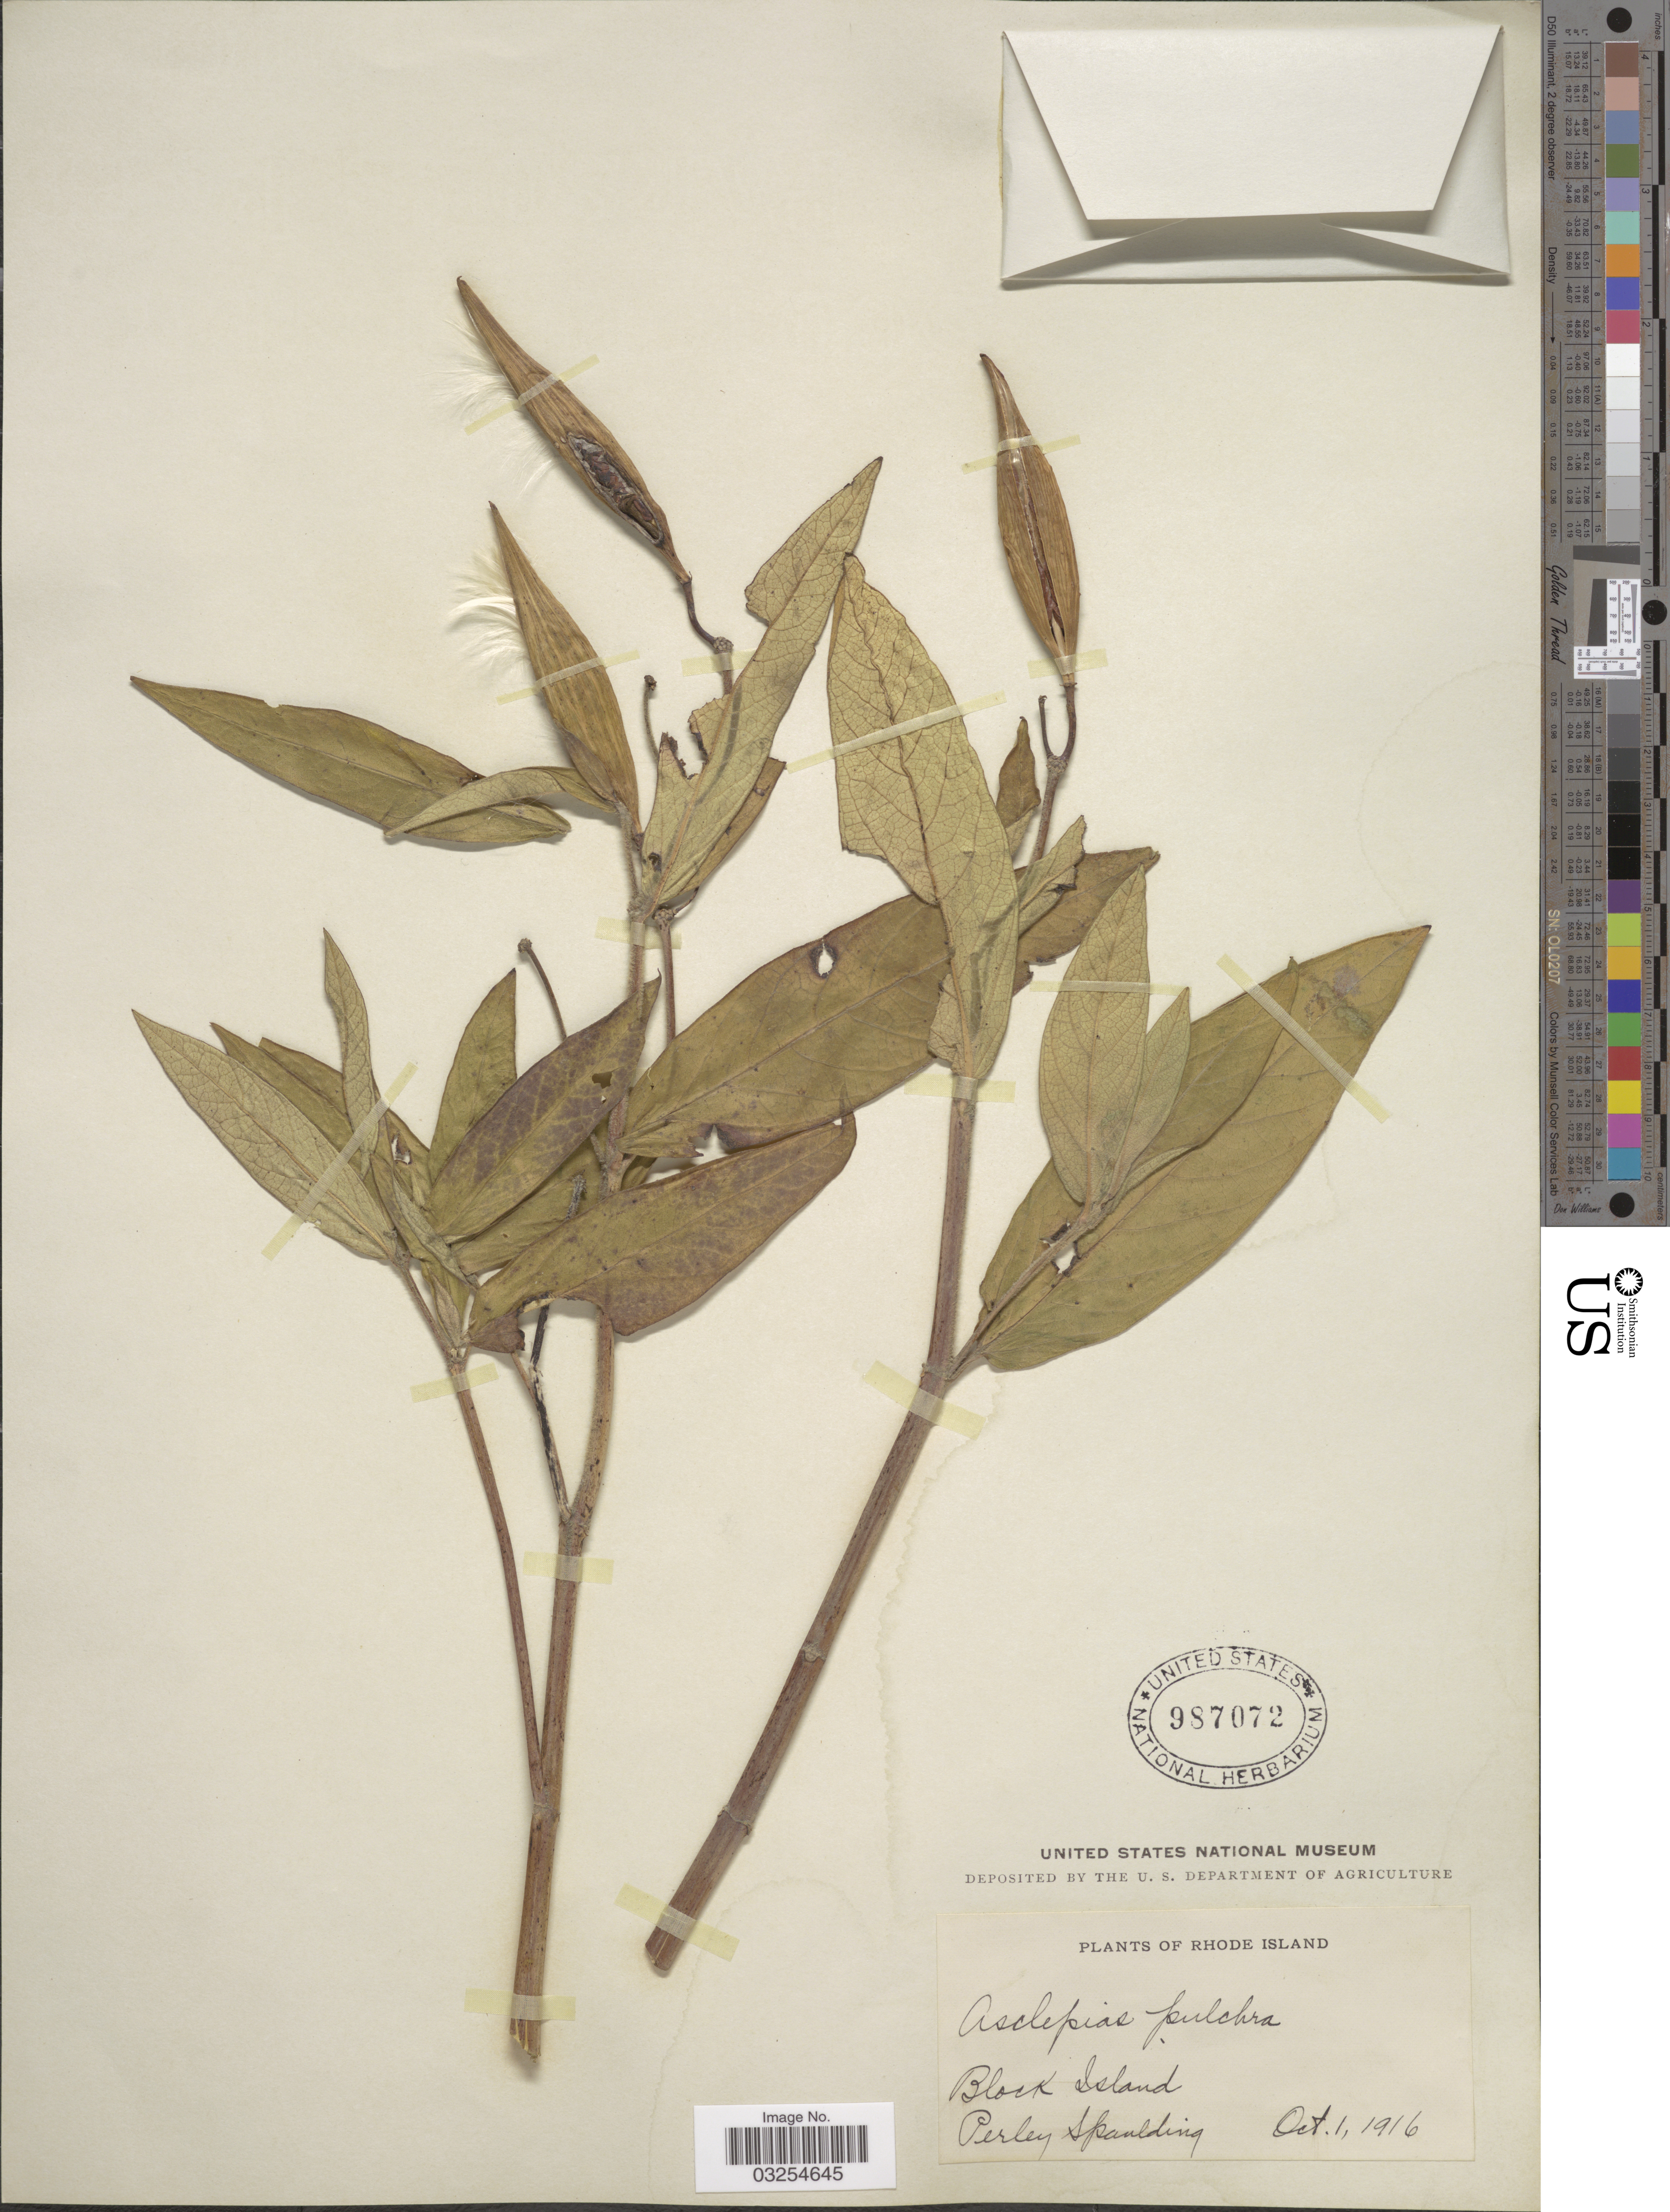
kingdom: Plantae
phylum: Tracheophyta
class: Magnoliopsida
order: Gentianales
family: Apocynaceae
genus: Asclepias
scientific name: Asclepias incarnata subsp. pulchra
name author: (Ehrh. ex Willd.) Woodson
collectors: P. Spaulding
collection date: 1916-10-01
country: United States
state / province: Rhode Island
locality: Block Island.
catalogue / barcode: US 987072